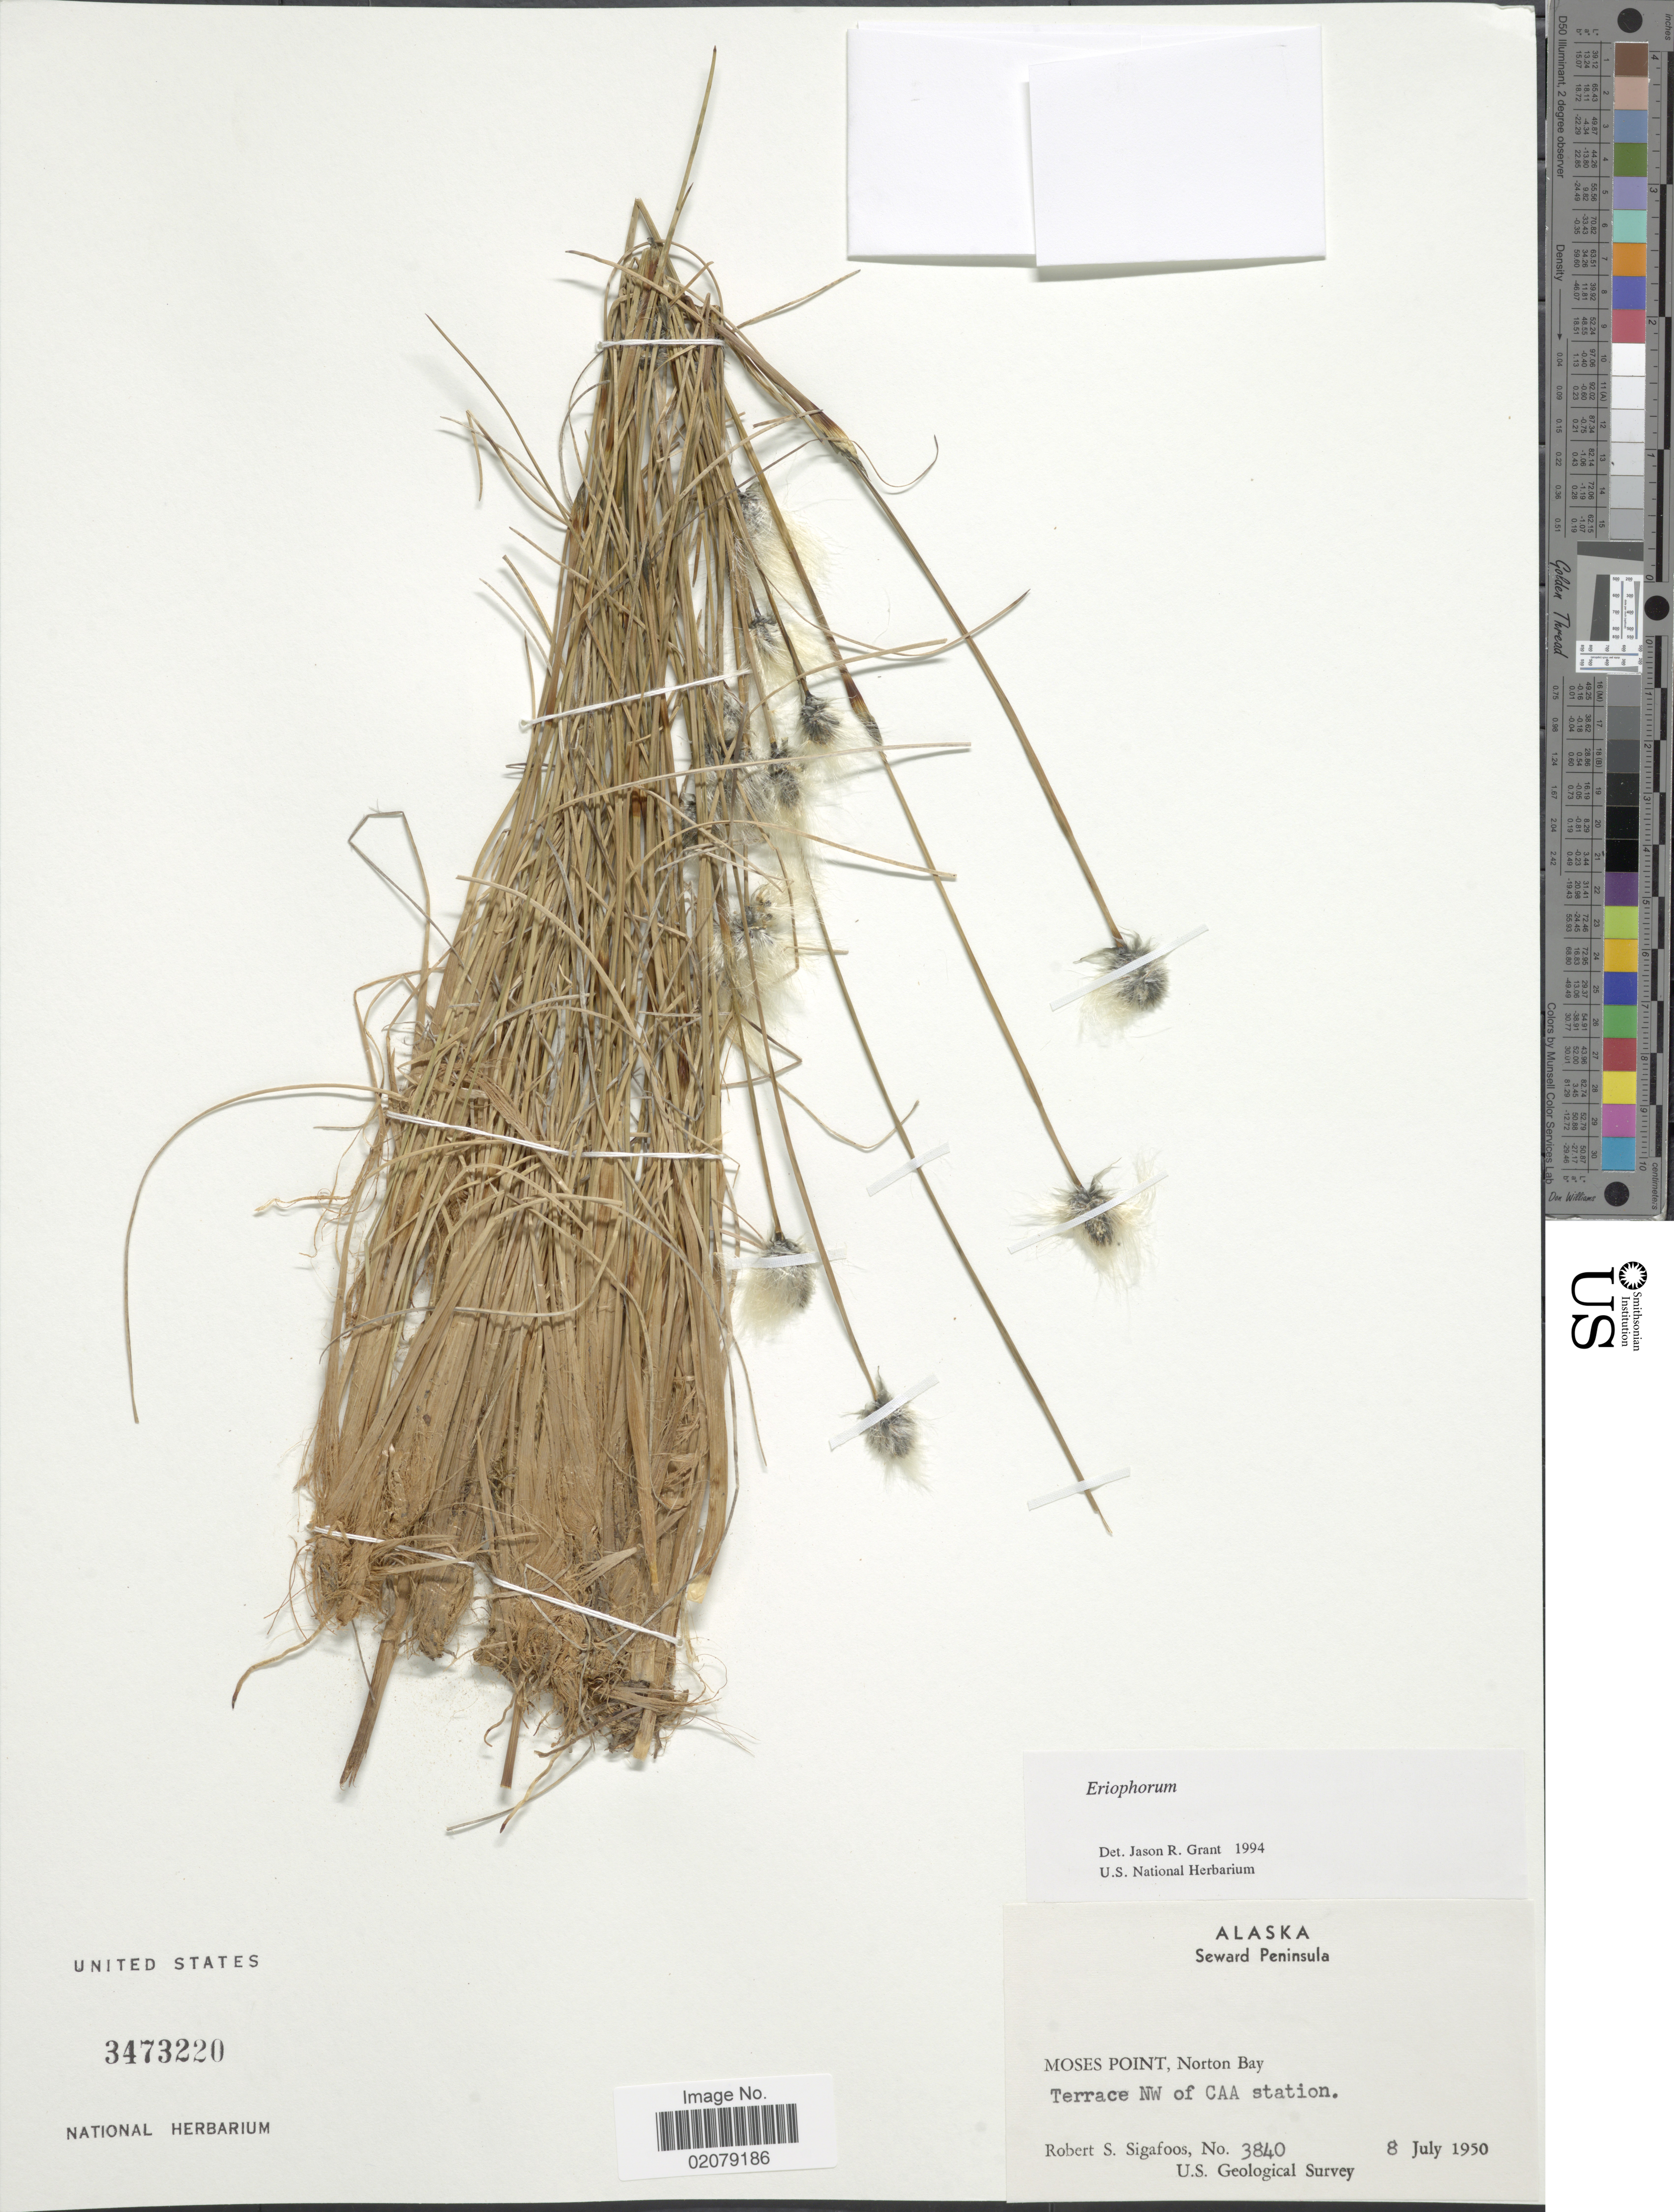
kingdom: Plantae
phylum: Tracheophyta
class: Liliopsida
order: Poales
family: Cyperaceae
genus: Eriophorum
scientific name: Eriophorum sp.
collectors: R. Sigafoos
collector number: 3840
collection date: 1950-07-08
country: United States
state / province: Alaska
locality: Seward Peninsula, Moses Point, Norton Bay, Terrace NW of CAA Station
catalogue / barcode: US 3473220